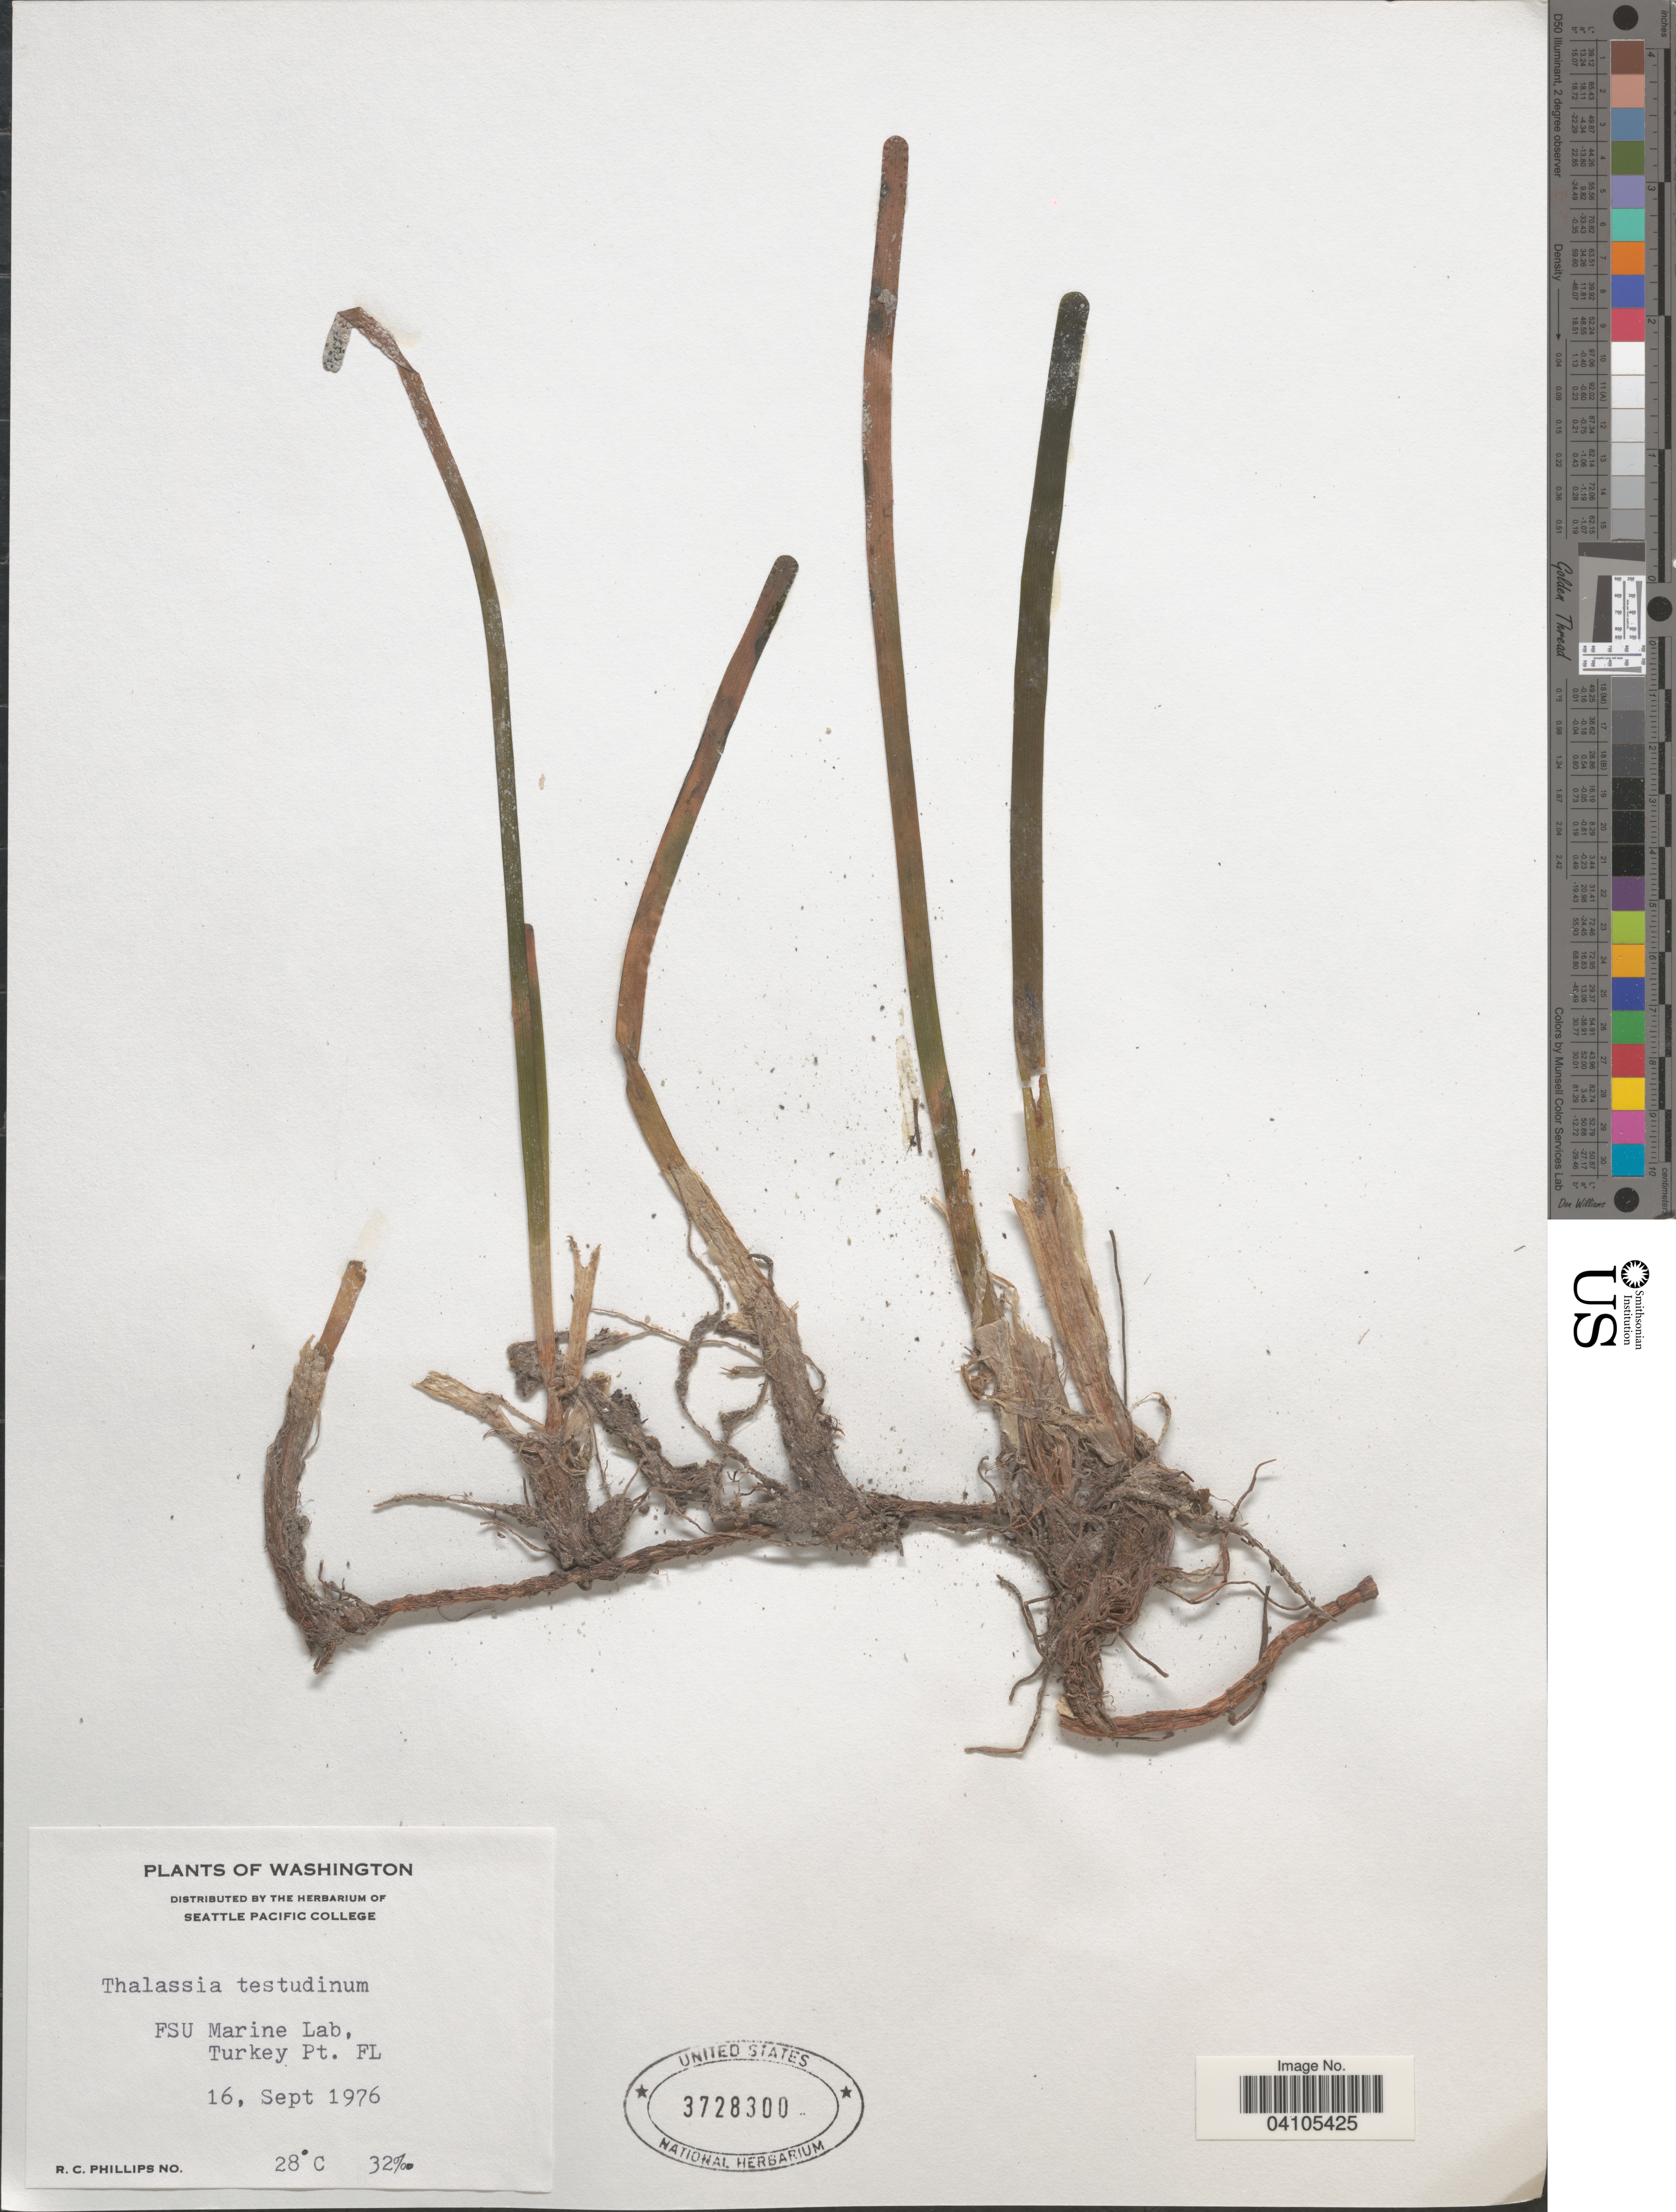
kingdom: Plantae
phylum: Tracheophyta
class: Liliopsida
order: Alismatales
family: Hydrocharitaceae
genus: Thalassia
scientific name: Thalassia testudinum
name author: Banks & Sol. ex K.D. Koenig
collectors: R. C. Phillips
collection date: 1976-09-16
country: United States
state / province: Florida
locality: FSU Marine Lab, Turkey Pt.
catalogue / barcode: US 3728300